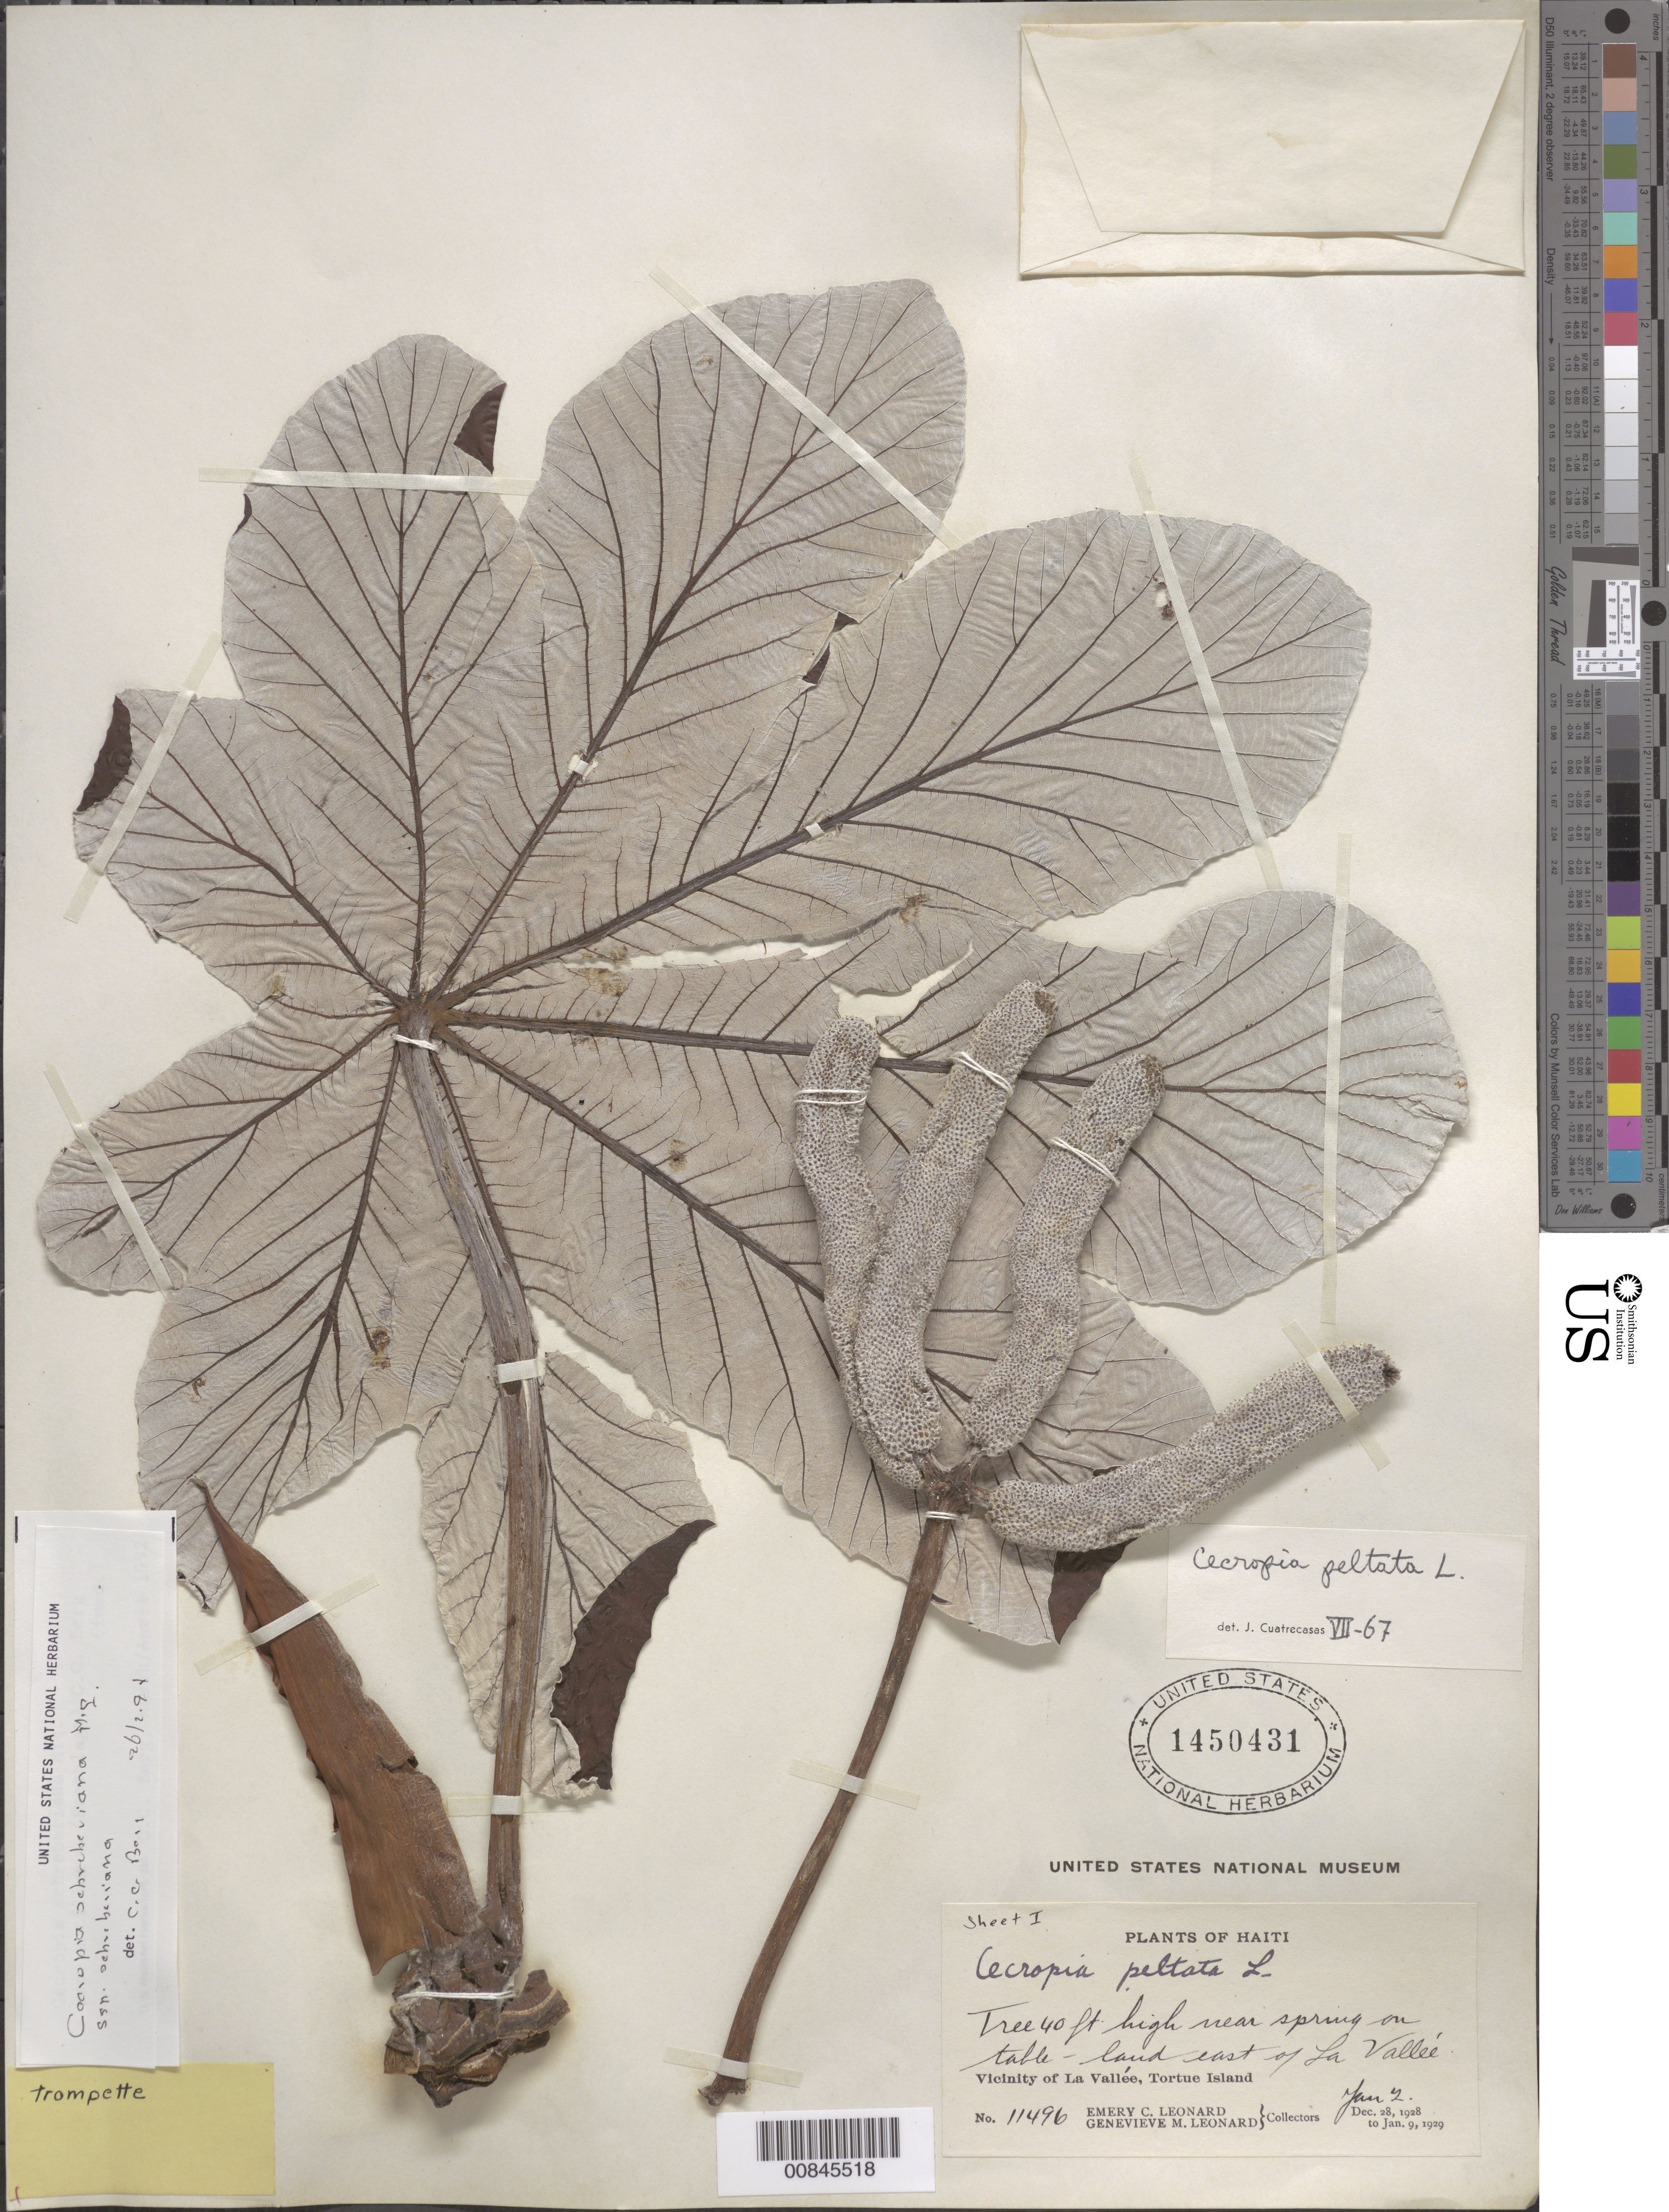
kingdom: Plantae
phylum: Tracheophyta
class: Magnoliopsida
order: Rosales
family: Urticaceae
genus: Cecropia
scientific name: Cecropia schreberiana subsp. schreberiana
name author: Miq.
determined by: Berg, C. C.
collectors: E. C. Leonard & G. M. Leonard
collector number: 11496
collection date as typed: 02 Jan 1929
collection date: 1929-01-02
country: Haiti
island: Île de Tortue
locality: On tableland east of La Vallée.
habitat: Near spring on tableland.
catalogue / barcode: US 1450431